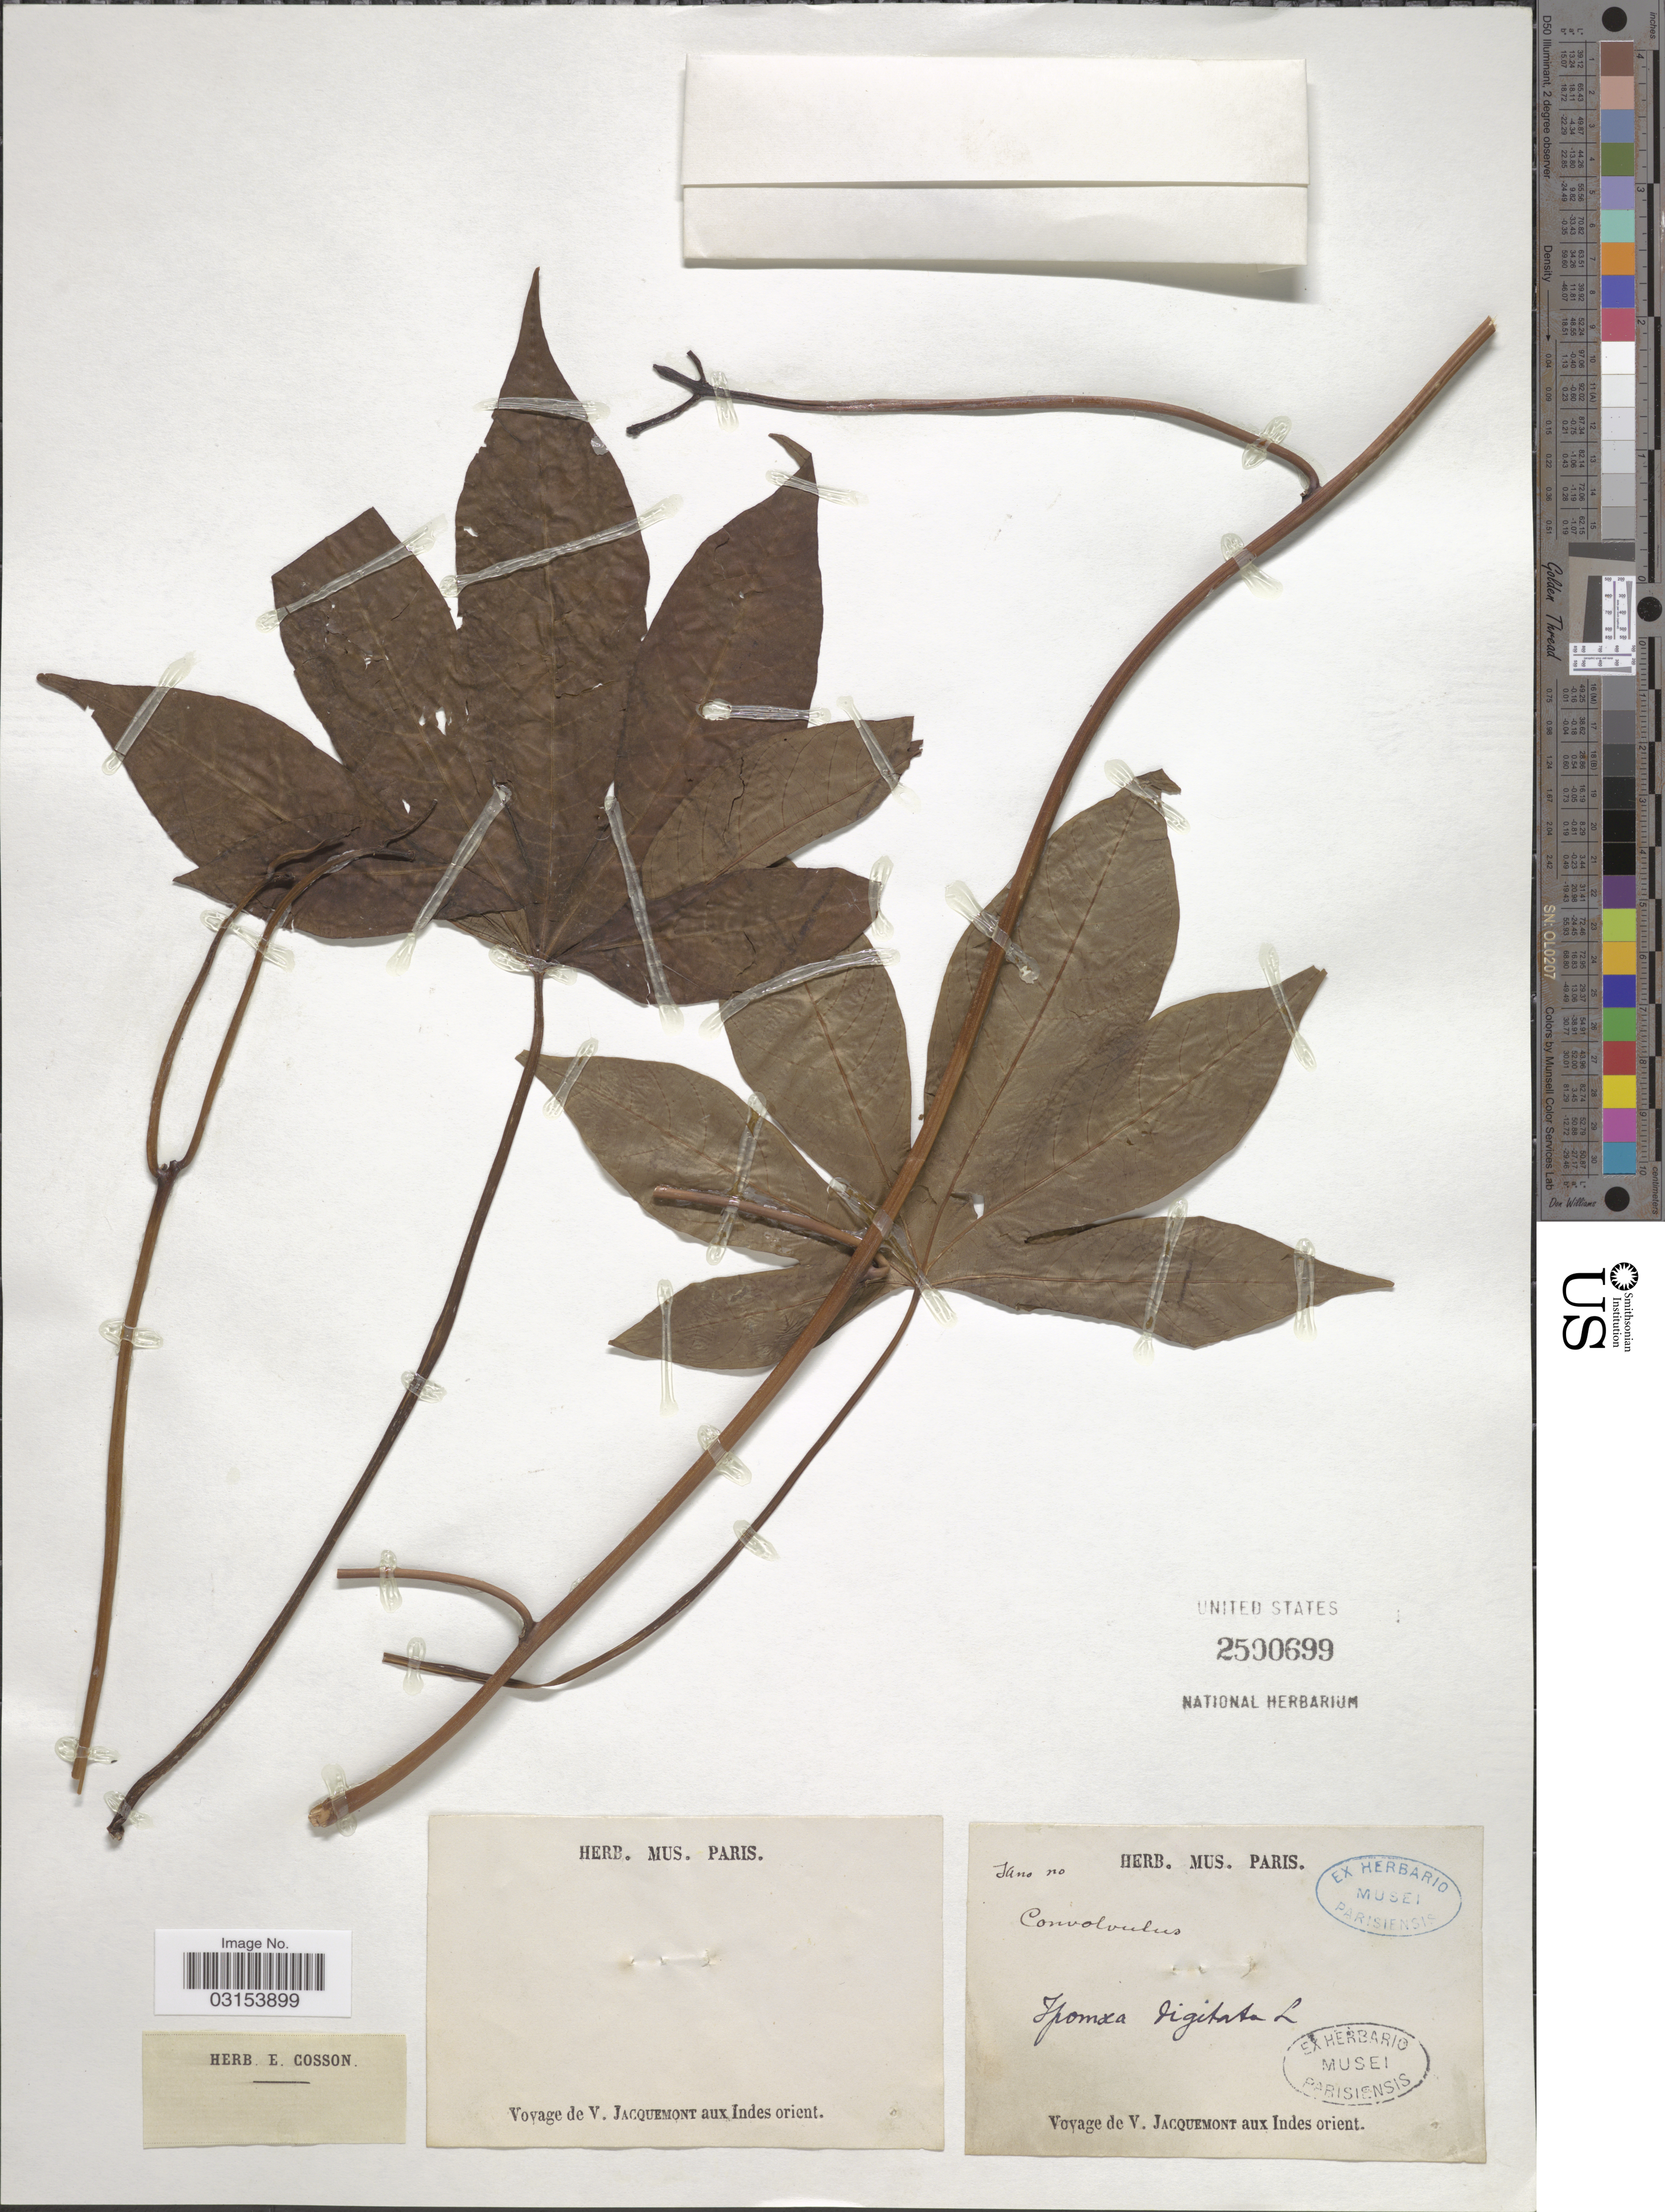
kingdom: Plantae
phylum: Tracheophyta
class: Magnoliopsida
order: Solanales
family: Convolvulaceae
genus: Ipomoea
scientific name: Ipomoea digitata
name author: L.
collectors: V. Jacquemont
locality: Indes orient.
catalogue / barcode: US 2500699